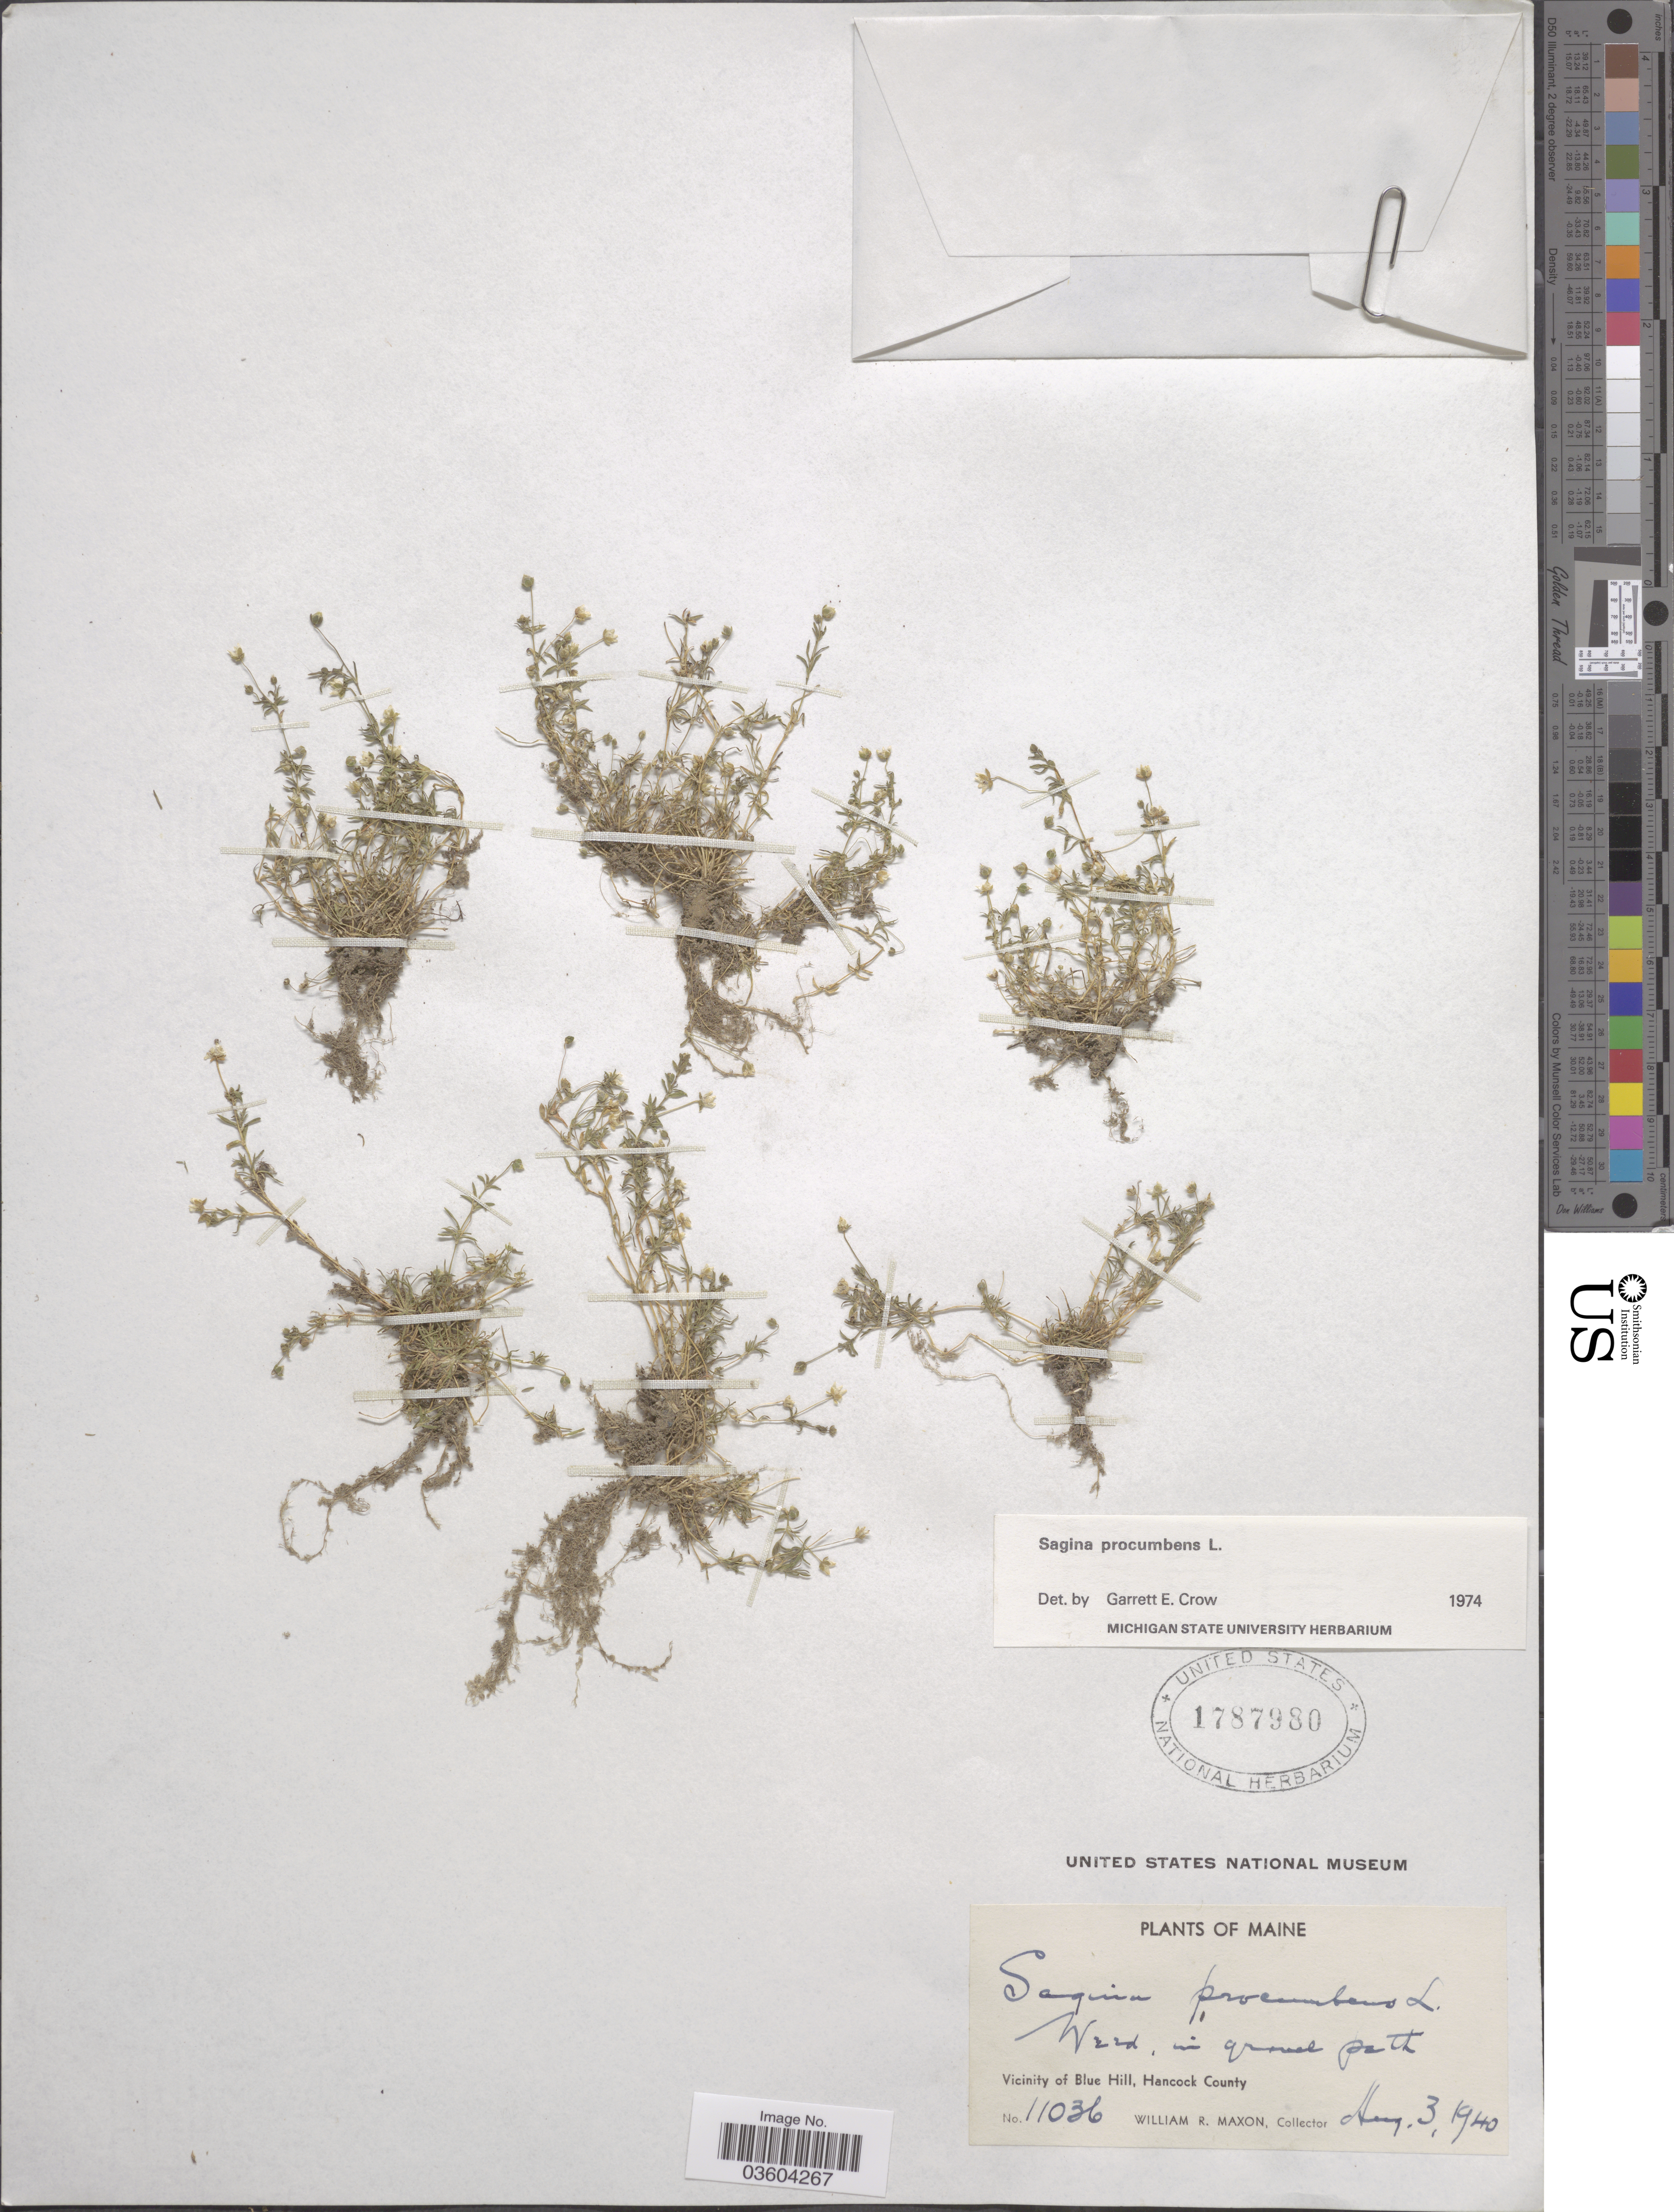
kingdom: Plantae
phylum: Tracheophyta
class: Magnoliopsida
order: Caryophyllales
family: Caryophyllaceae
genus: Sagina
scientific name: Sagina procumbens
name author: L.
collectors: W. R. Maxon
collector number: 11036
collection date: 1940-08-03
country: United States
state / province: Maine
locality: Vicinity of Blue Hill, Hancock County.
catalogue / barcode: US 1787980